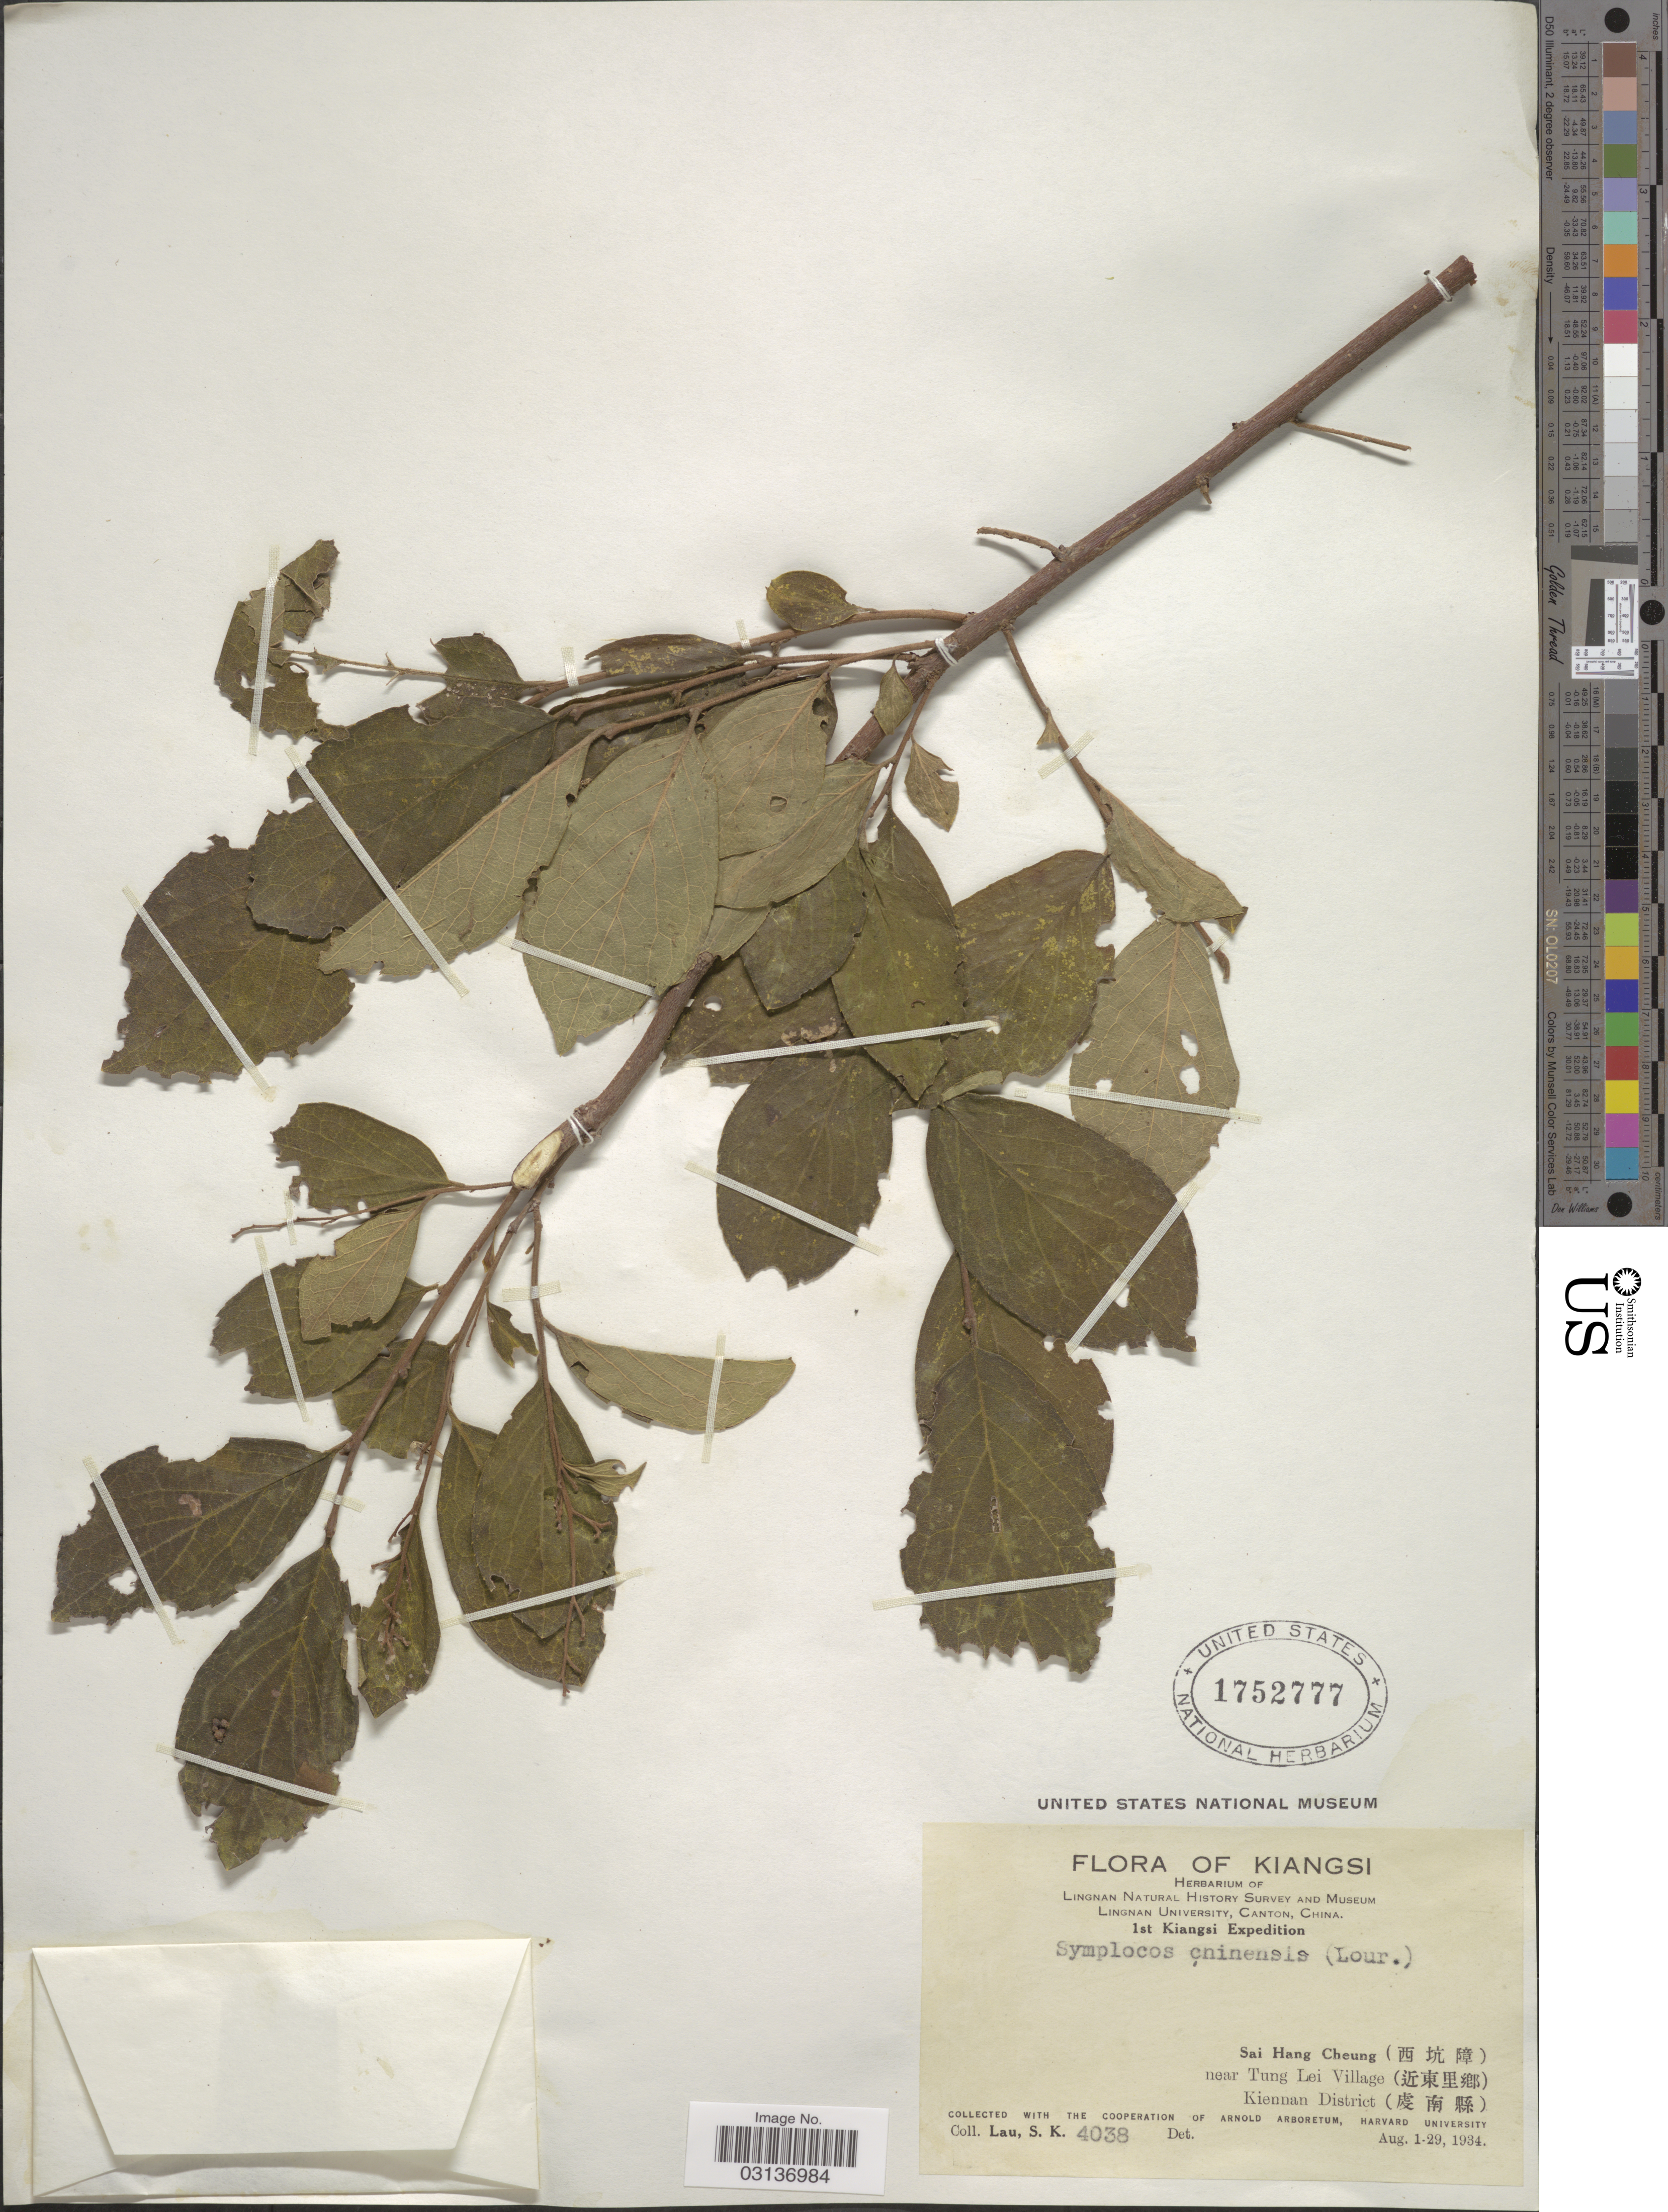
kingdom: Plantae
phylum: Tracheophyta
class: Magnoliopsida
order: Ericales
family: Symplocaceae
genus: Symplocos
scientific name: Symplocos paniculata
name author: Miq.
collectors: S. K. Lau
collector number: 4038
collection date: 1934-08-01/1934-08-29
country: China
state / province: Jiangxi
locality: Kiangsi. Sai Hang Cheung near Tung Lei Village. Kiennan District.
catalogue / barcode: US 1752777